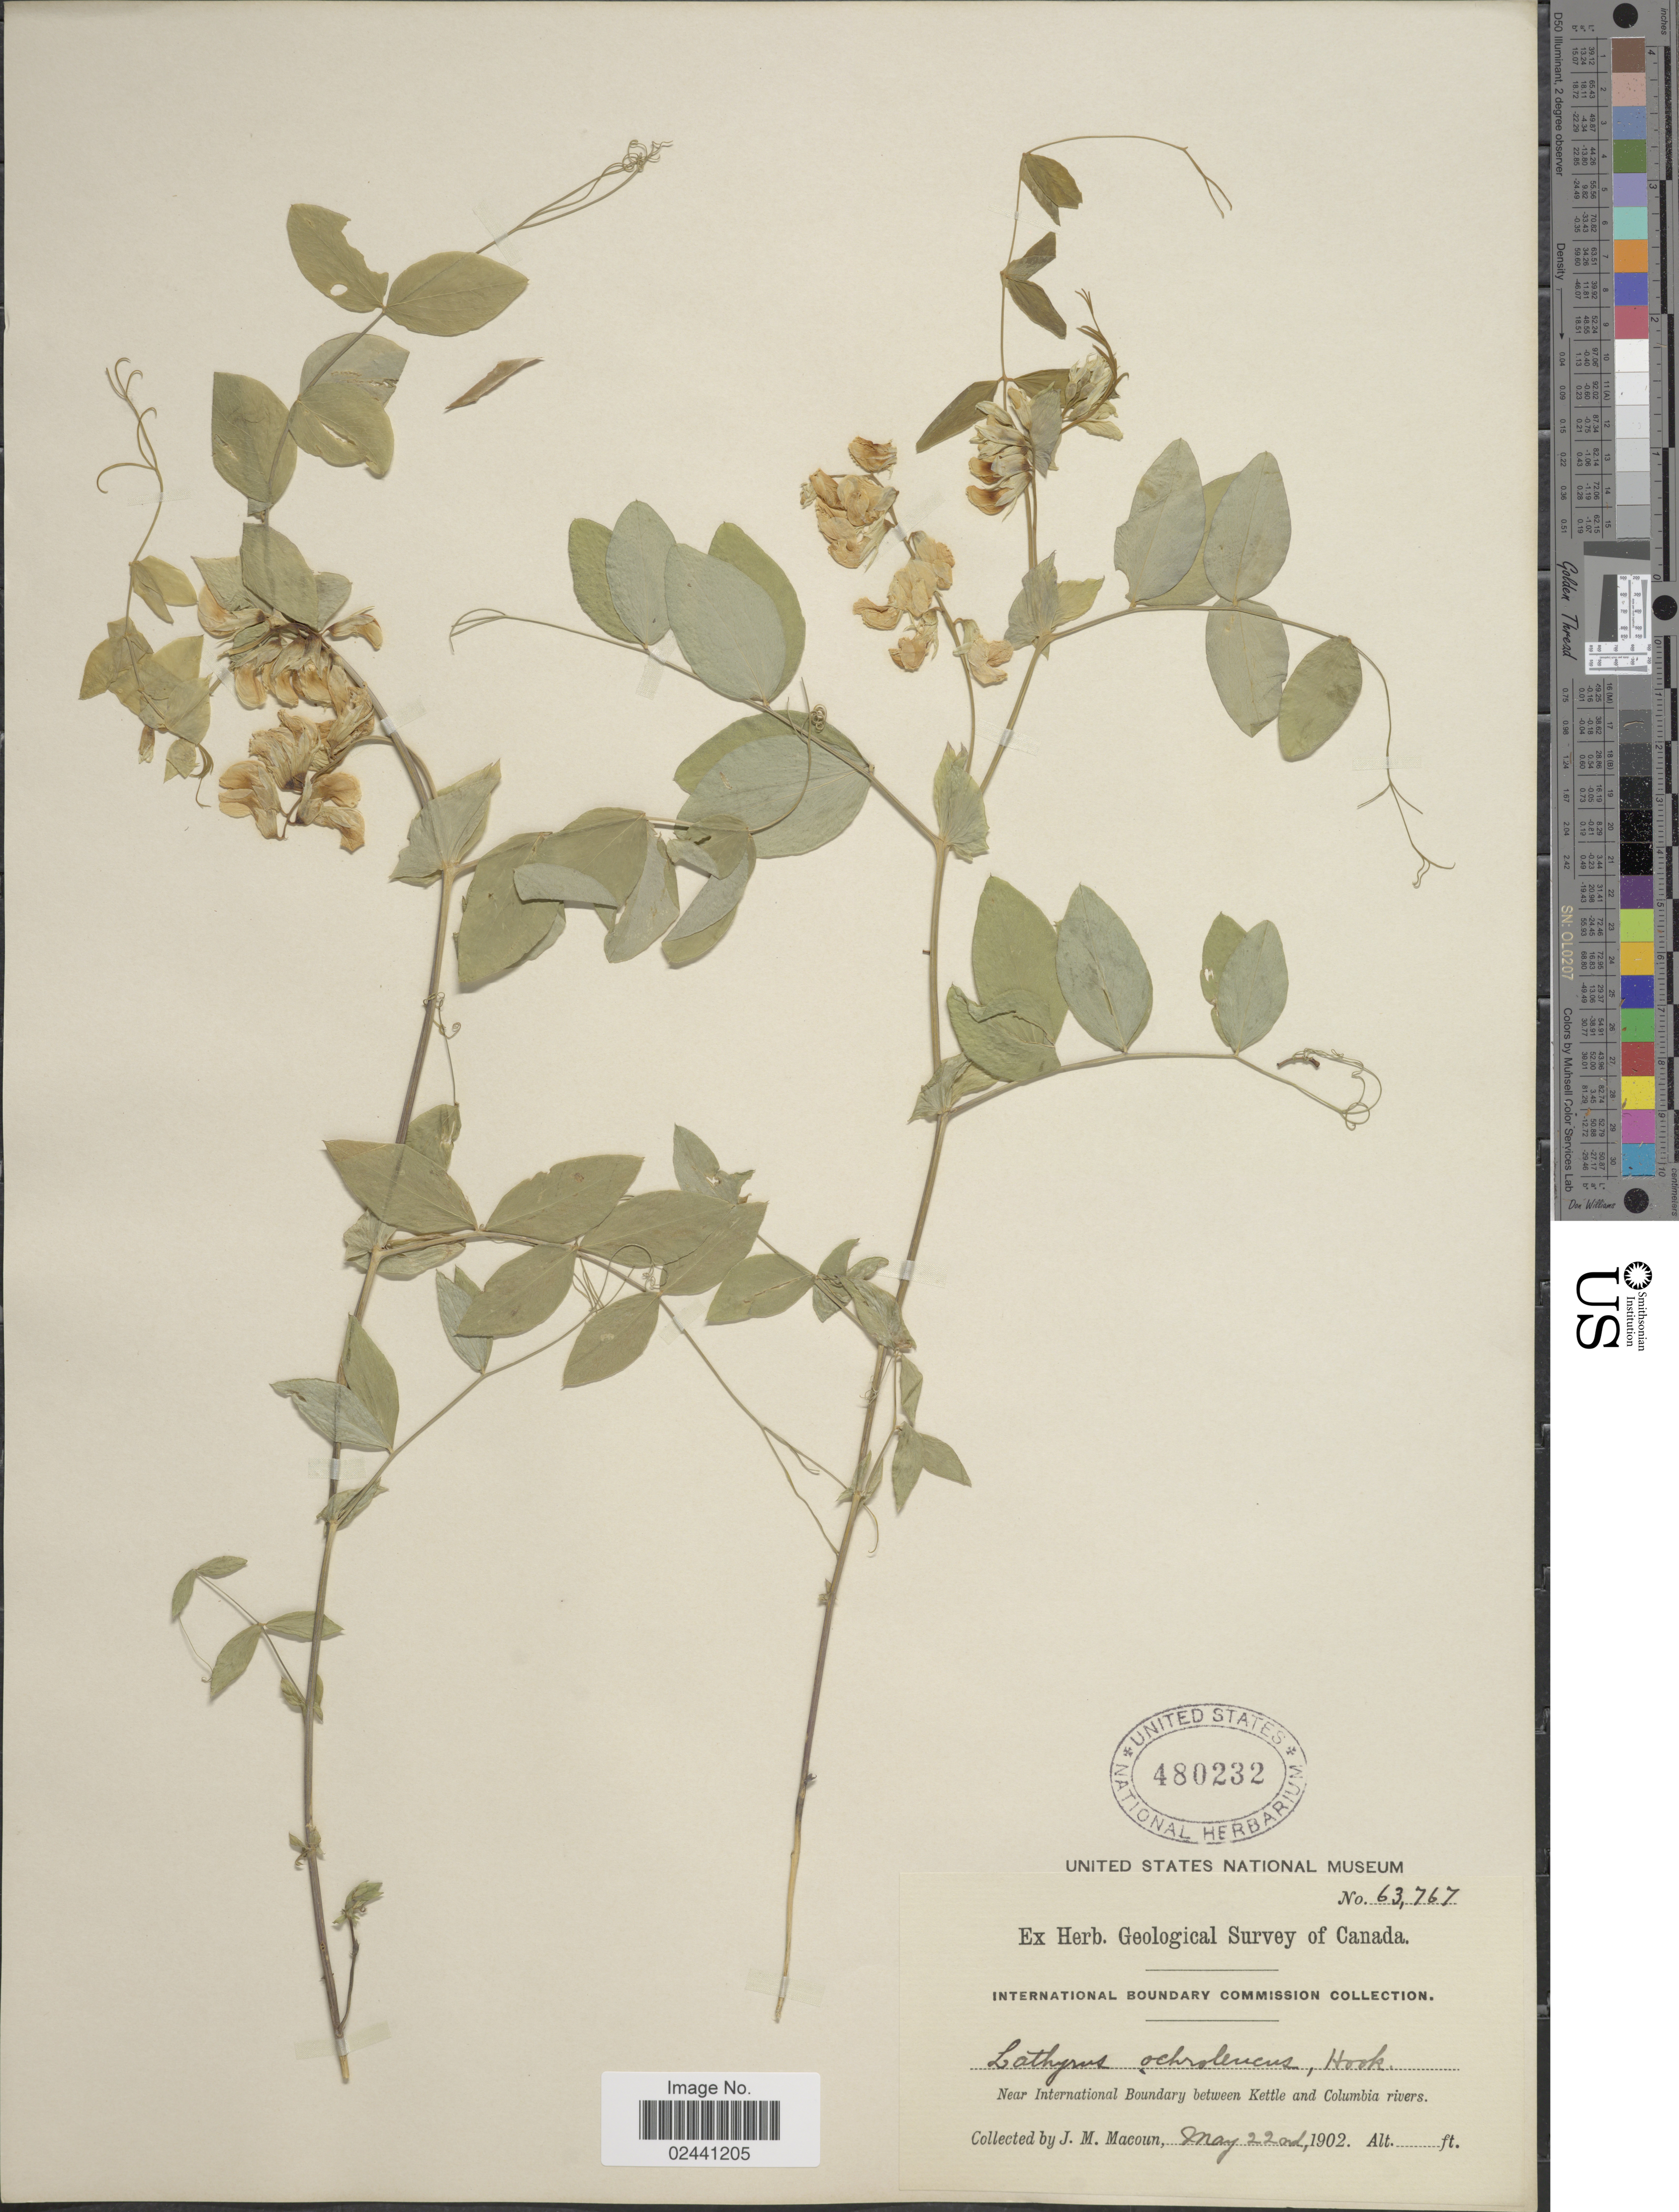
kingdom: Plantae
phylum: Tracheophyta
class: Magnoliopsida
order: Fabales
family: Fabaceae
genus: Lathyrus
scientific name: Lathyrus ochroleucus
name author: Hook.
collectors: J. M. Macoun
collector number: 63767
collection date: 1902-05-22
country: Canada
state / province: British Columbia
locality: Near International Boundary between Kettle and Columbia Rivers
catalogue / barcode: US 480232